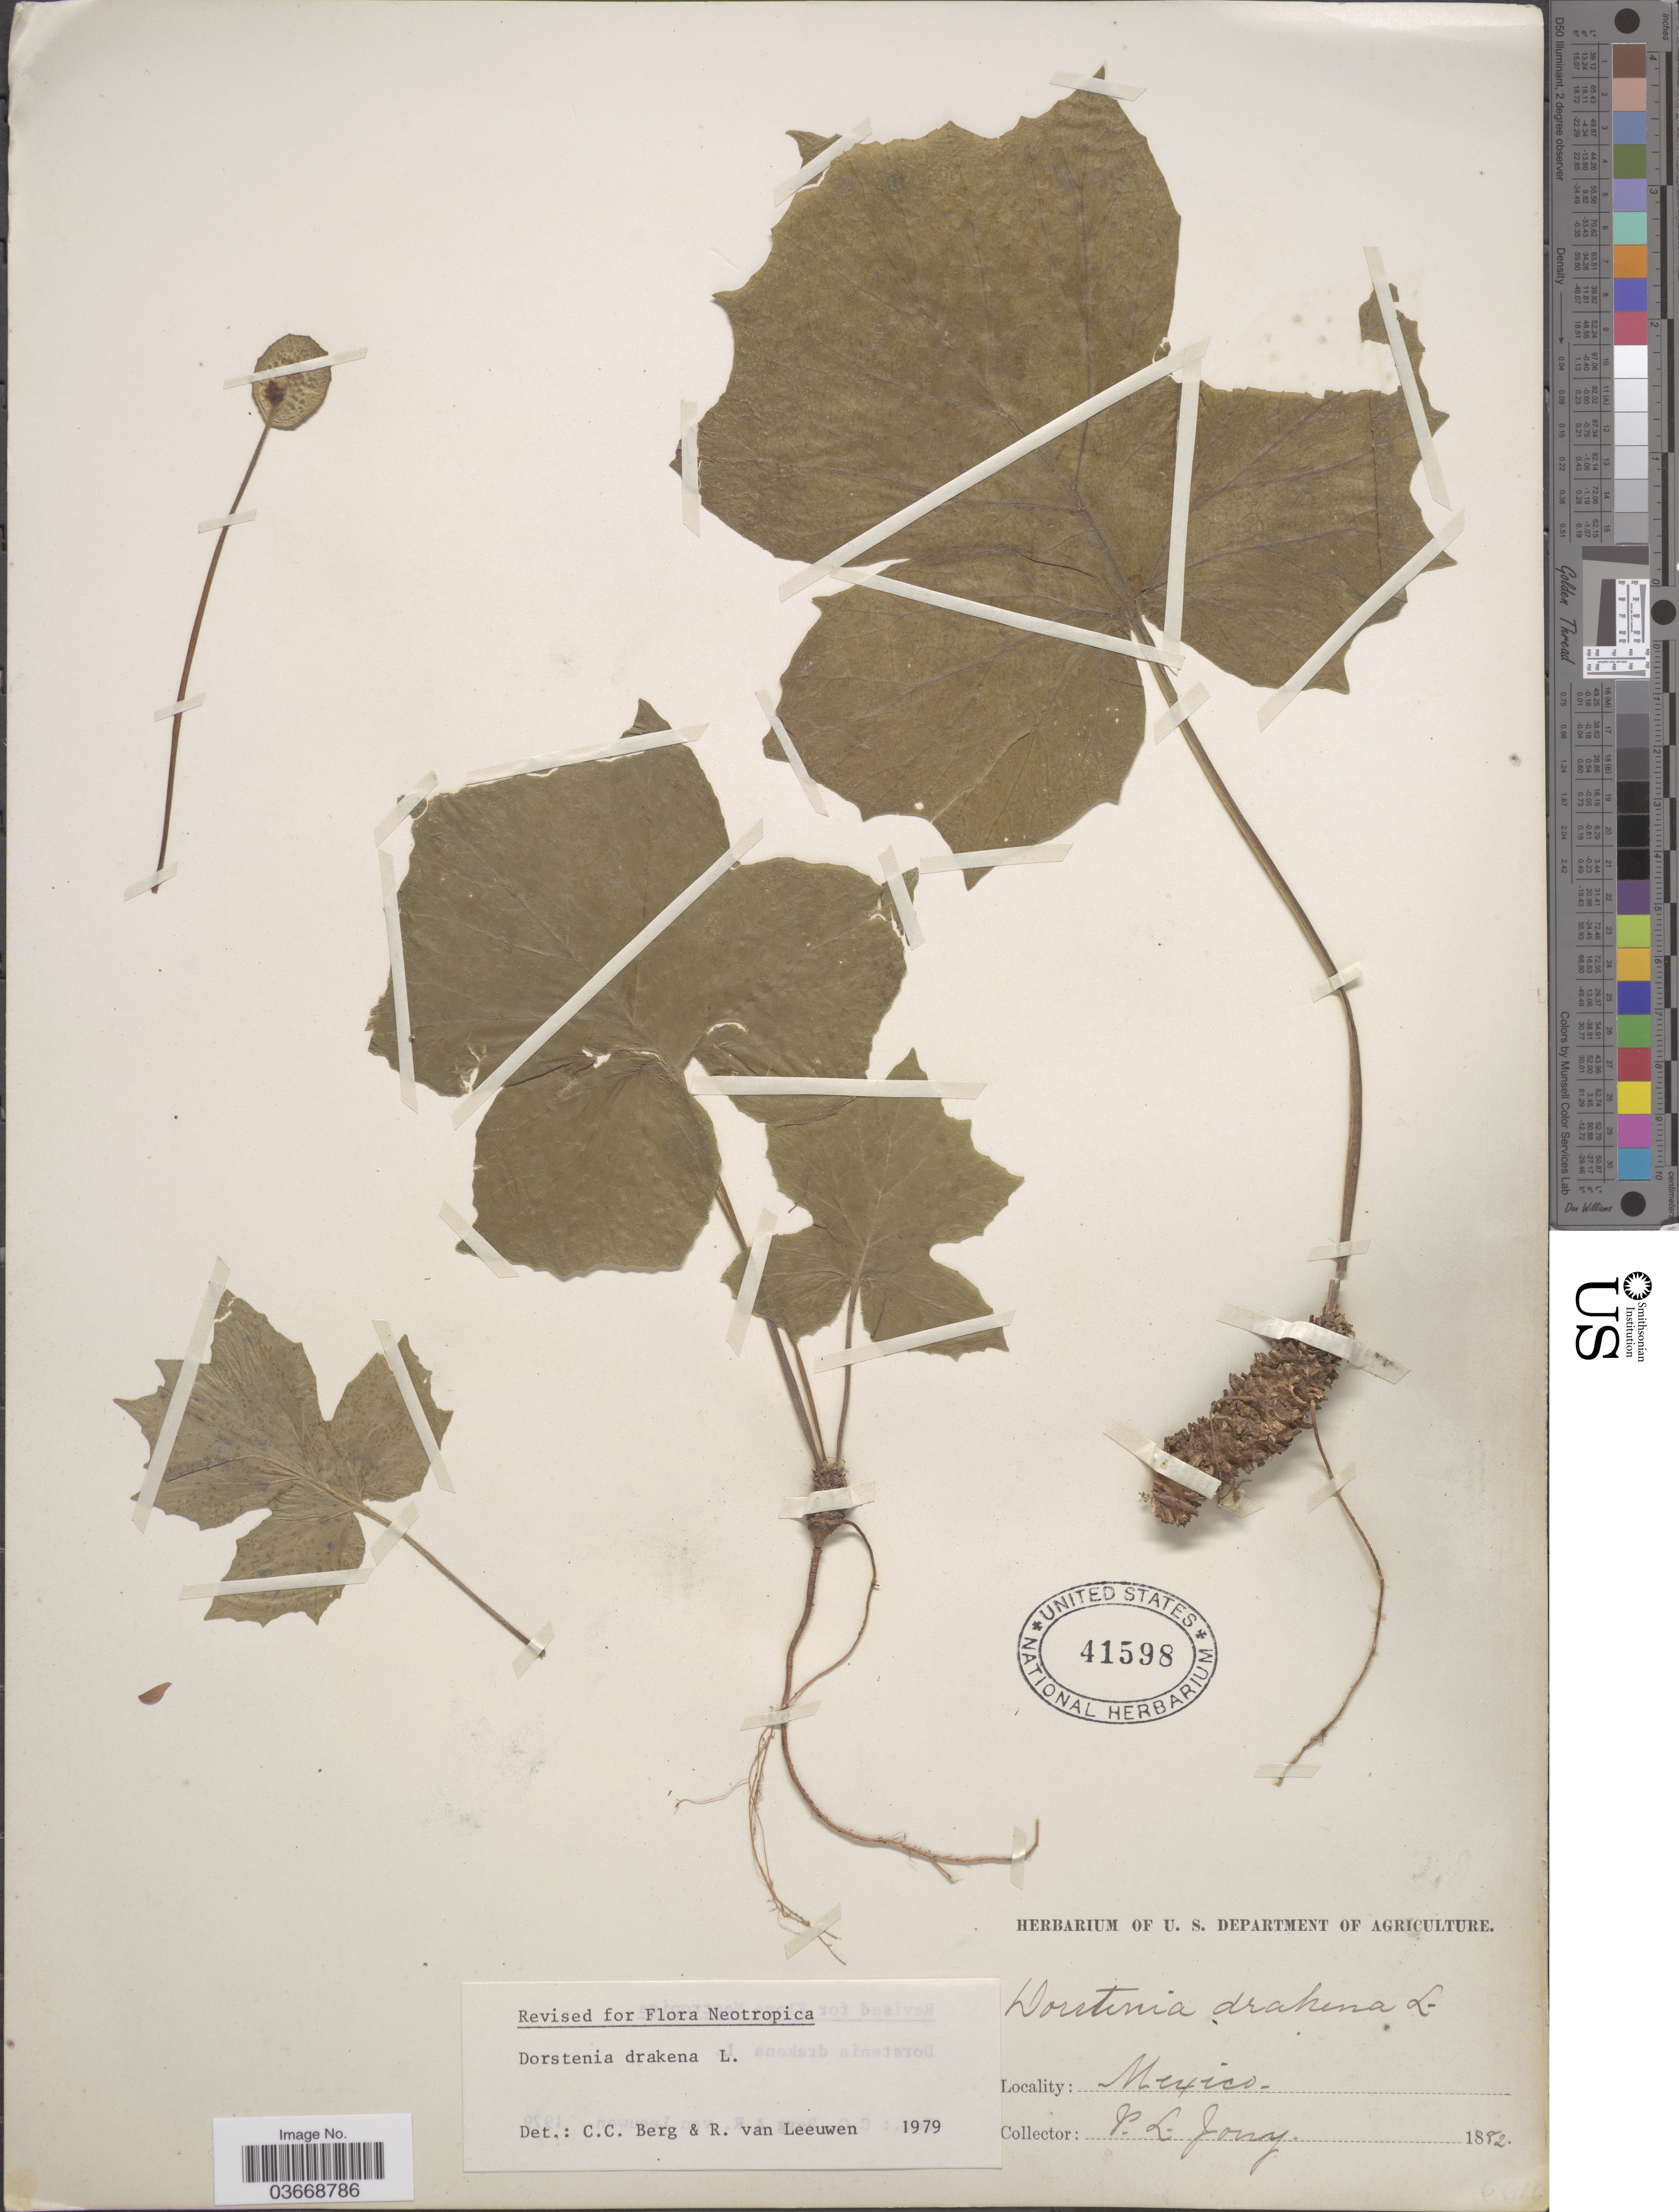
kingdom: Plantae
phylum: Tracheophyta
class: Magnoliopsida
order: Rosales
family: Moraceae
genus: Dorstenia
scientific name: Dorstenia drakena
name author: L.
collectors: P. Jony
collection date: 1882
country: Mexico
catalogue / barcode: US 41598